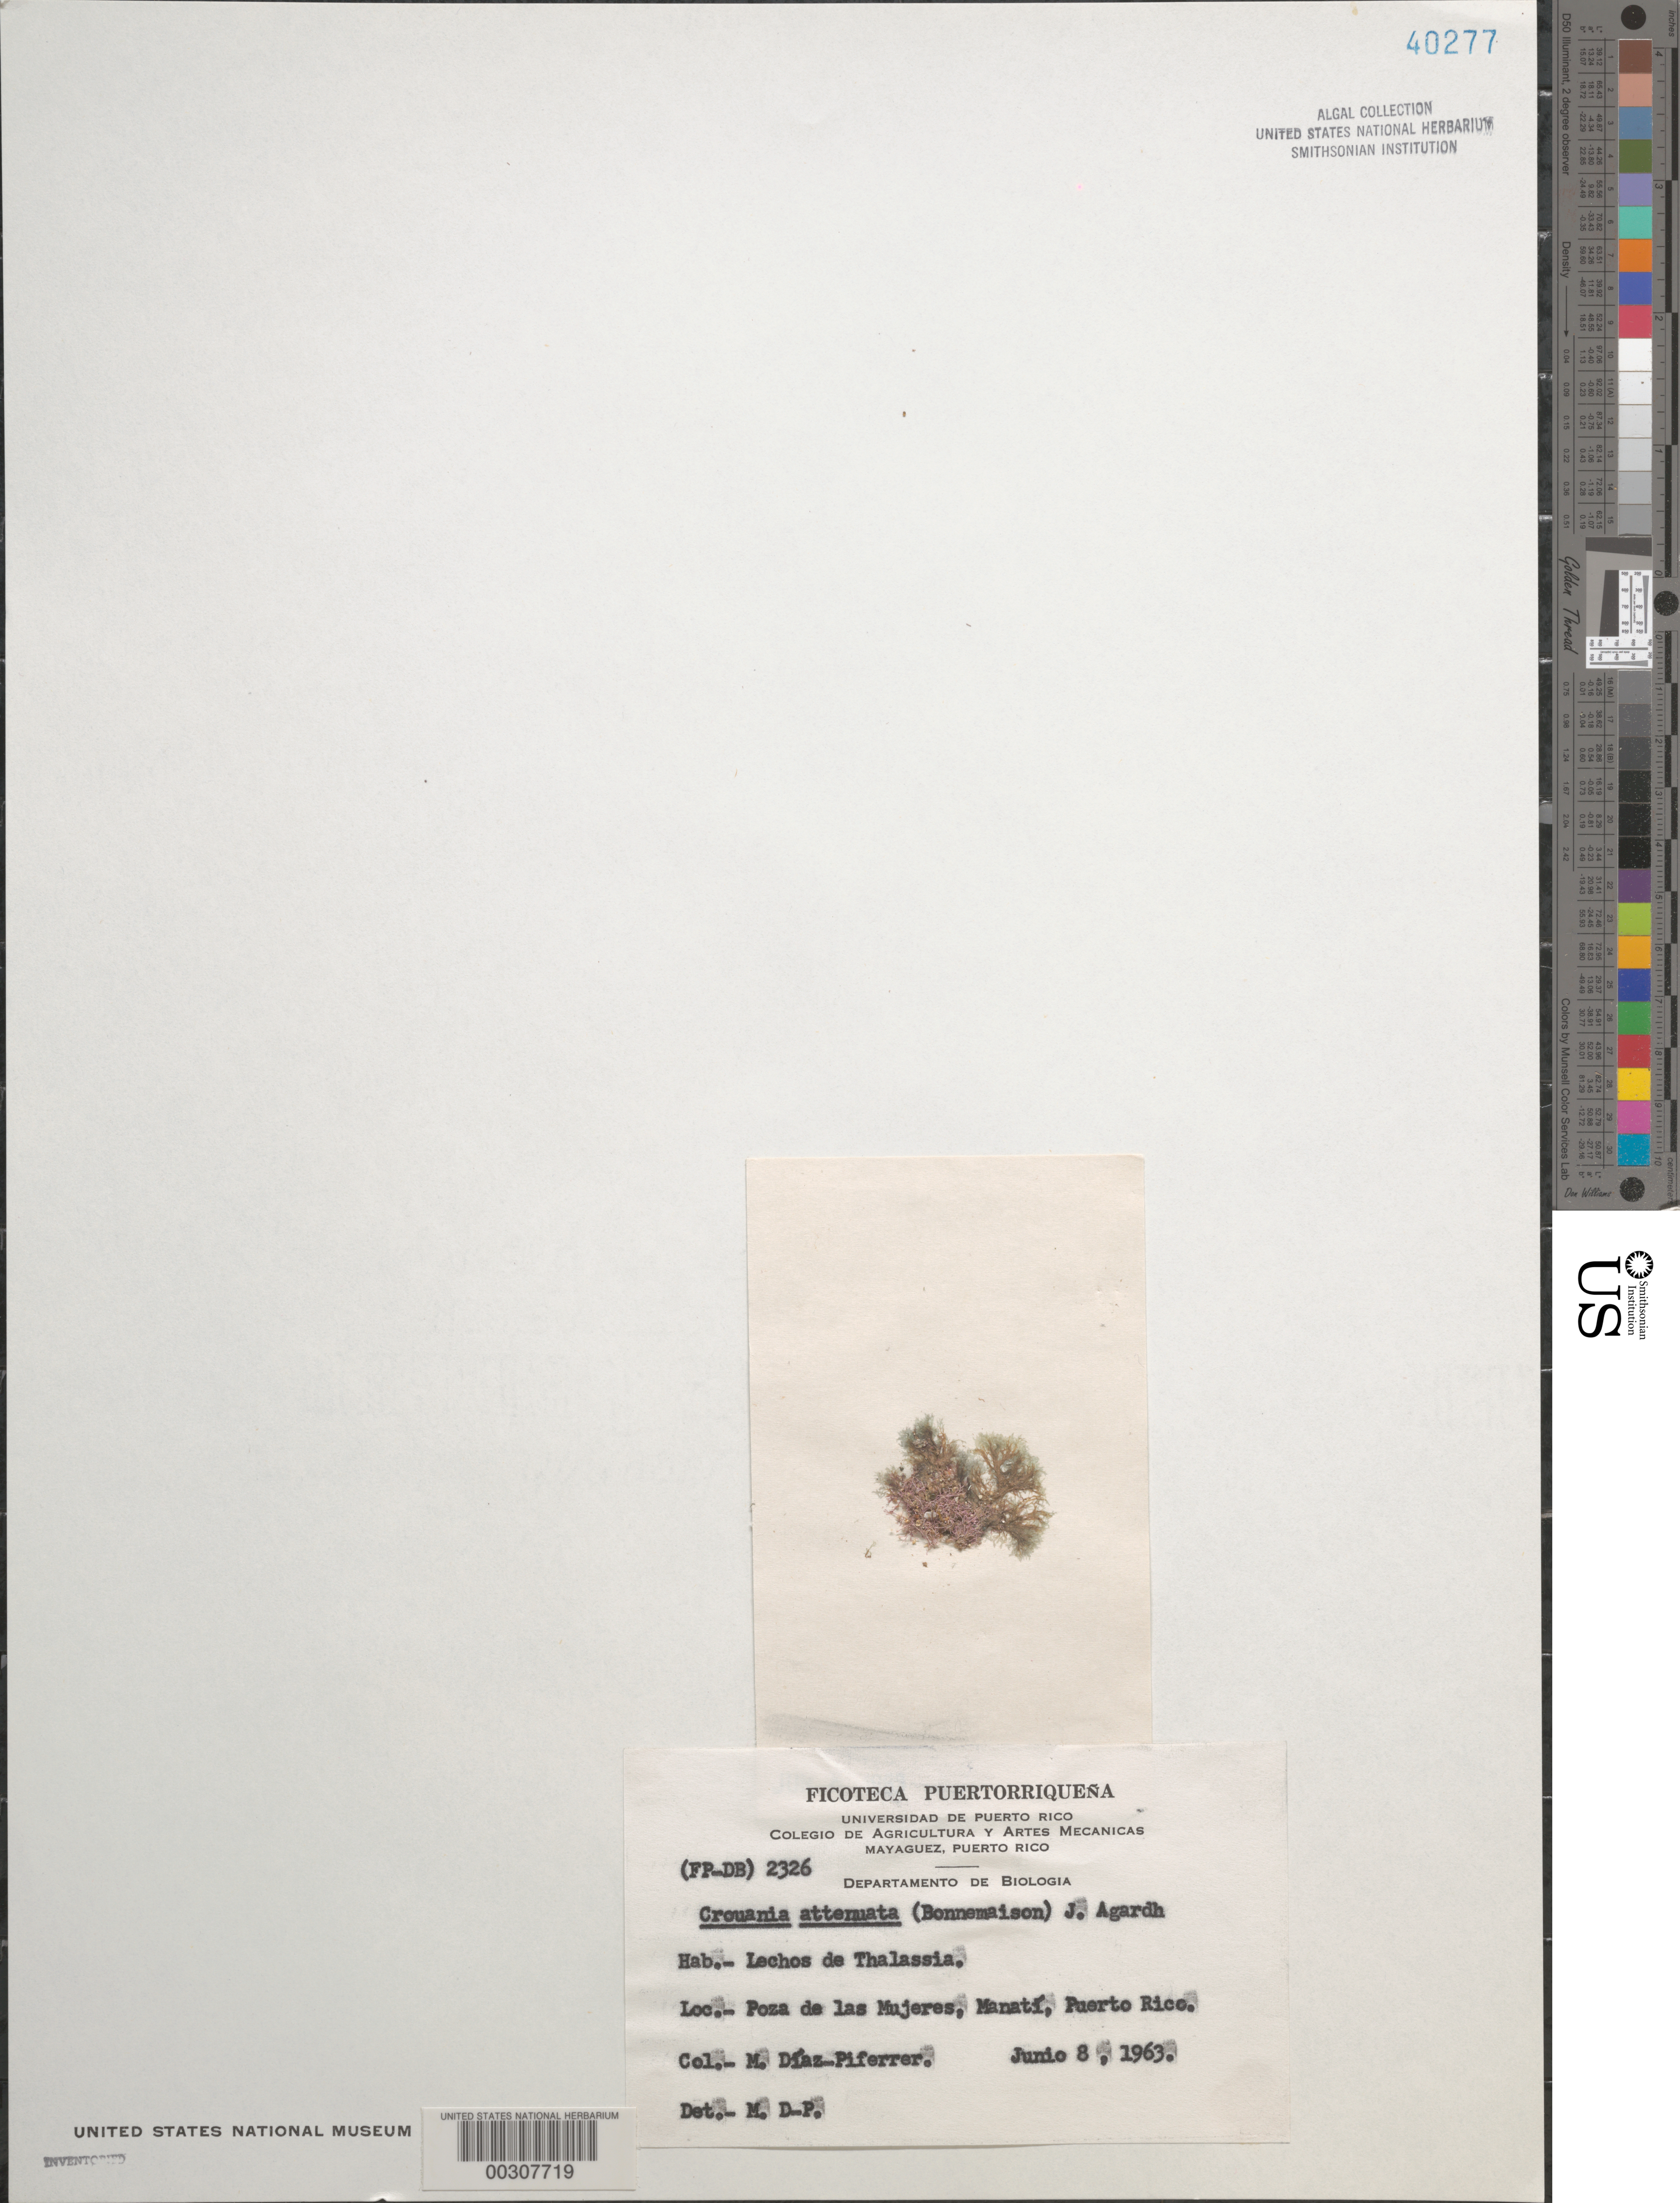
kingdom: Plantae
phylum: Rhodophyta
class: Florideophyceae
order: Ceramiales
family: Callithamniaceae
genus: Crouania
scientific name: Crouania attenuata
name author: (C. Agardh) J. Agardh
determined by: Diaz-Piferrer, M.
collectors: M. Diaz-Piferrer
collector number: (fp-db) 2326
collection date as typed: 08 Jun 1963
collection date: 1963-06-08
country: Puerto Rico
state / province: Manati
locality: Poza de Las Mujeres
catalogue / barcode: US 40277